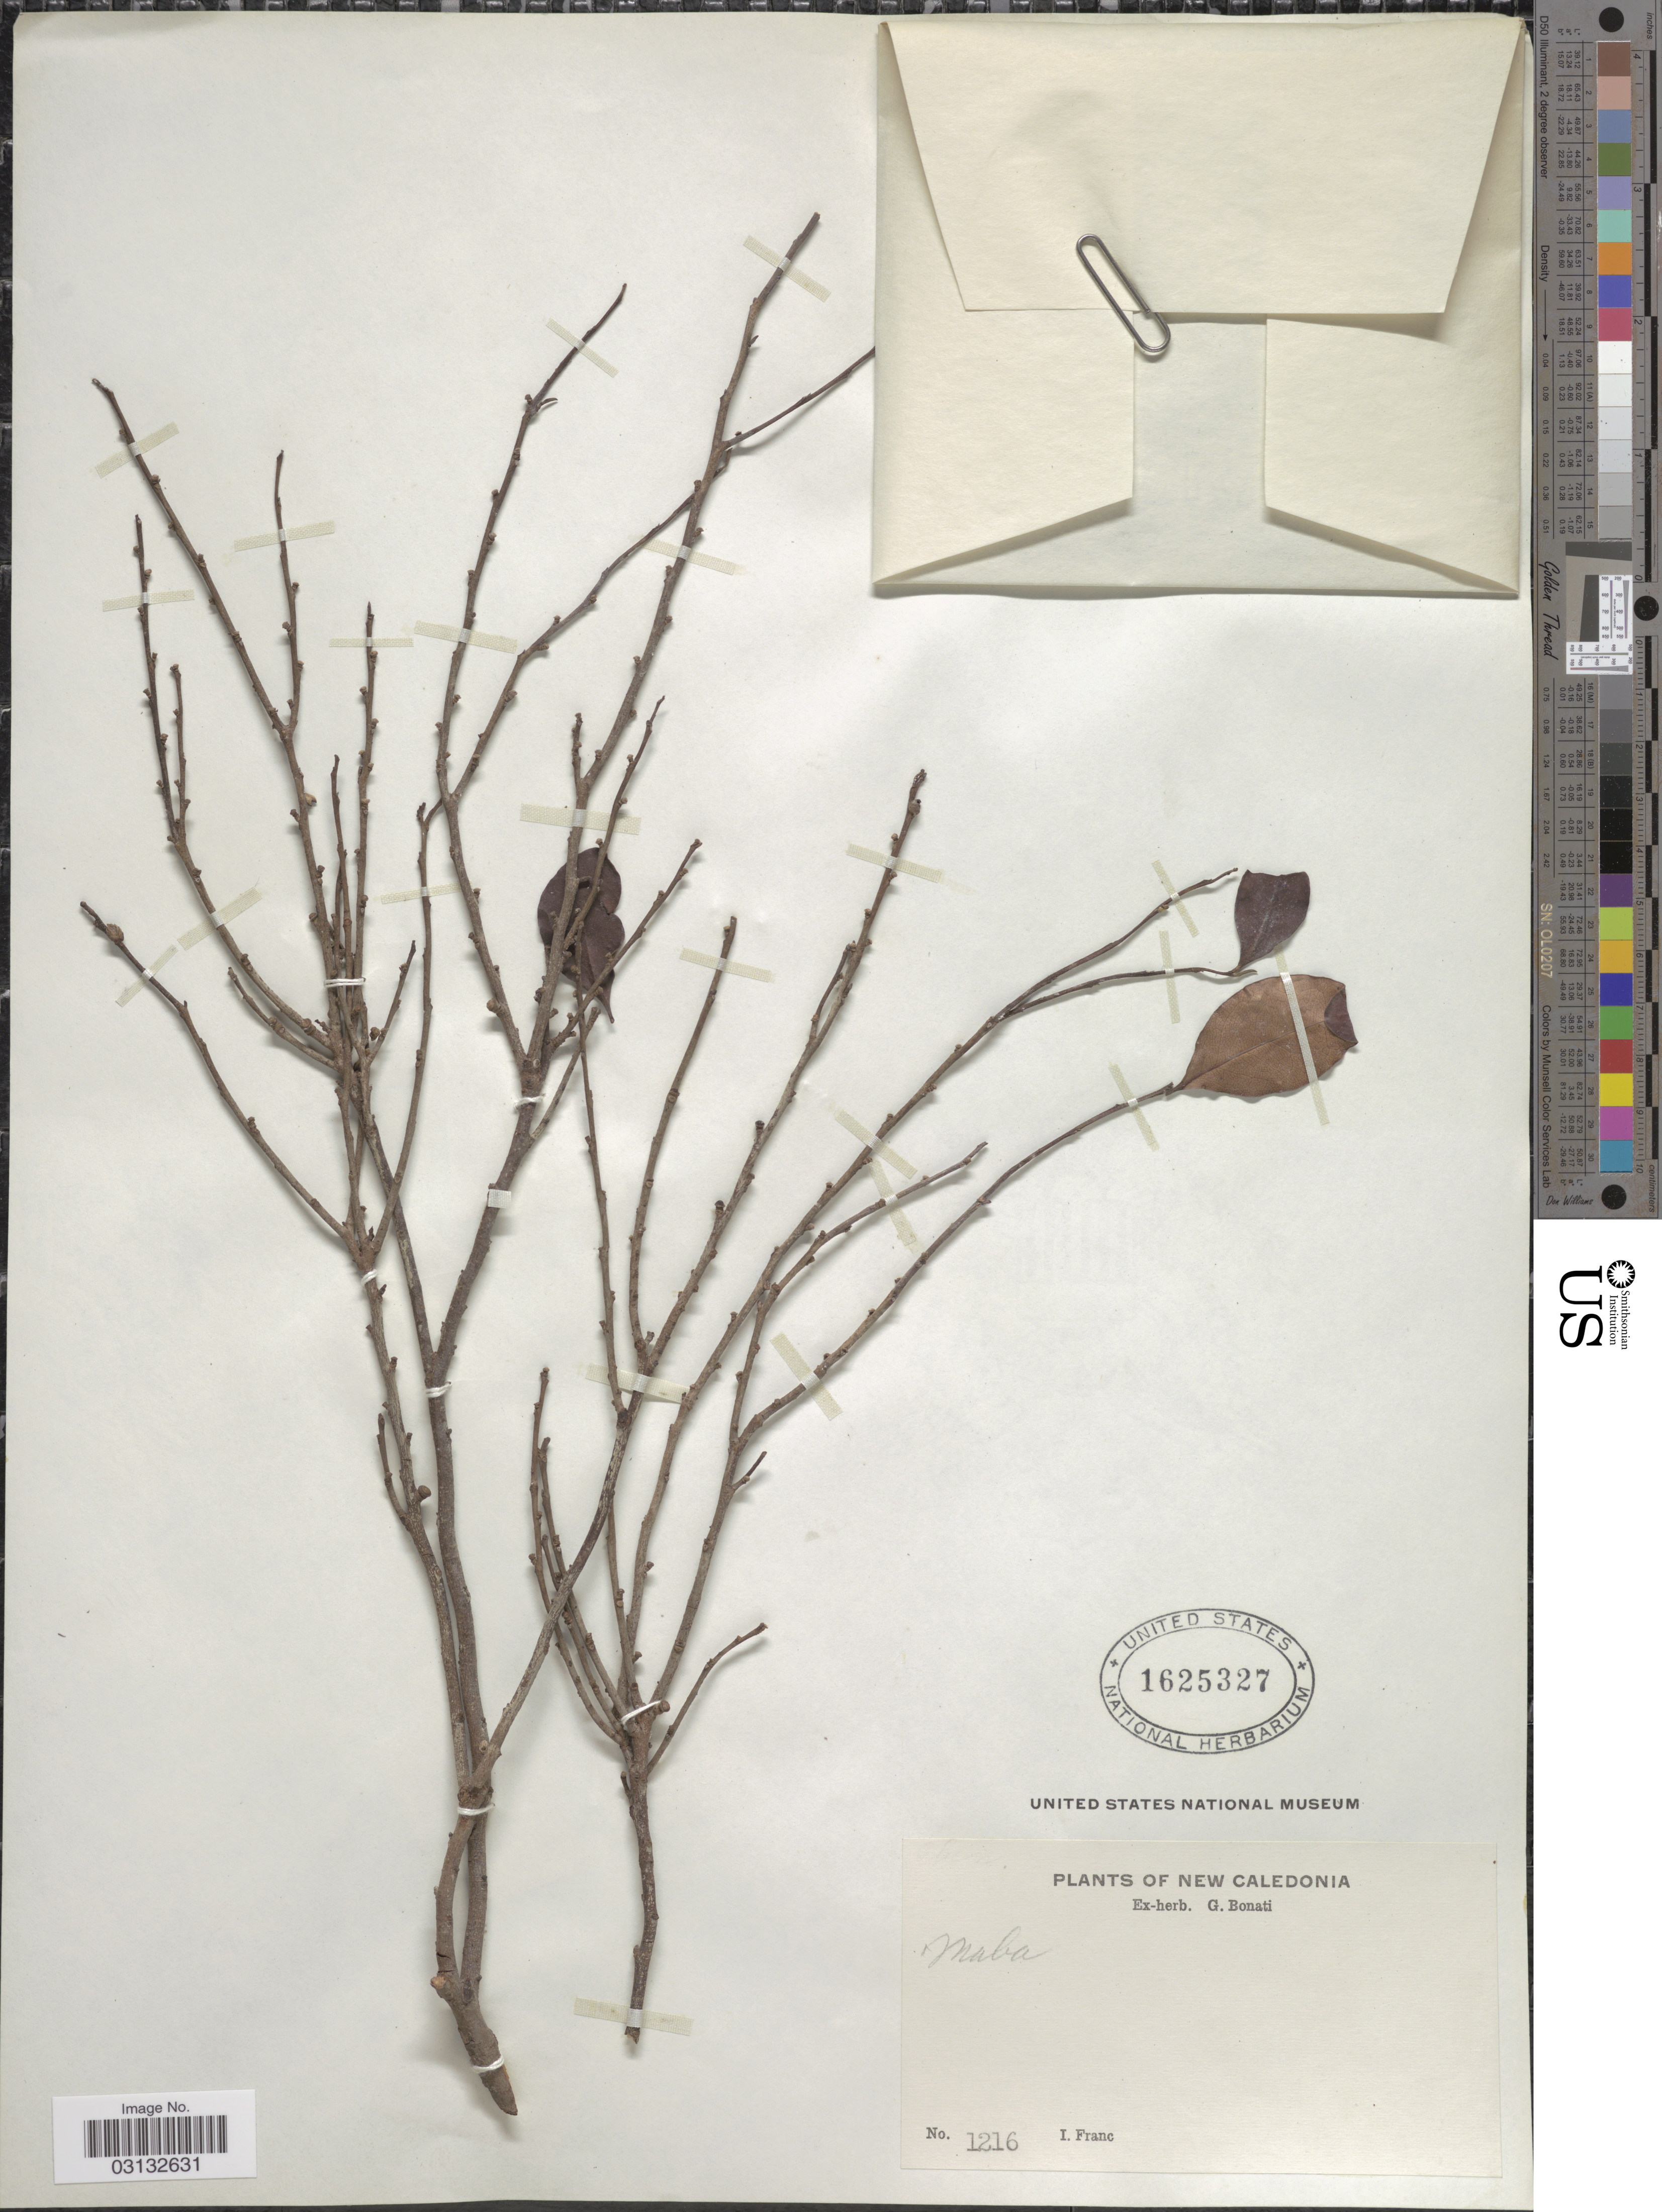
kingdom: Plantae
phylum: Tracheophyta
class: Magnoliopsida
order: Ericales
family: Ebenaceae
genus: Diospyros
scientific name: Diospyros calciphila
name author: F. White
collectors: I. Franc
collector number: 1216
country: New Caledonia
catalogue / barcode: US 1625327